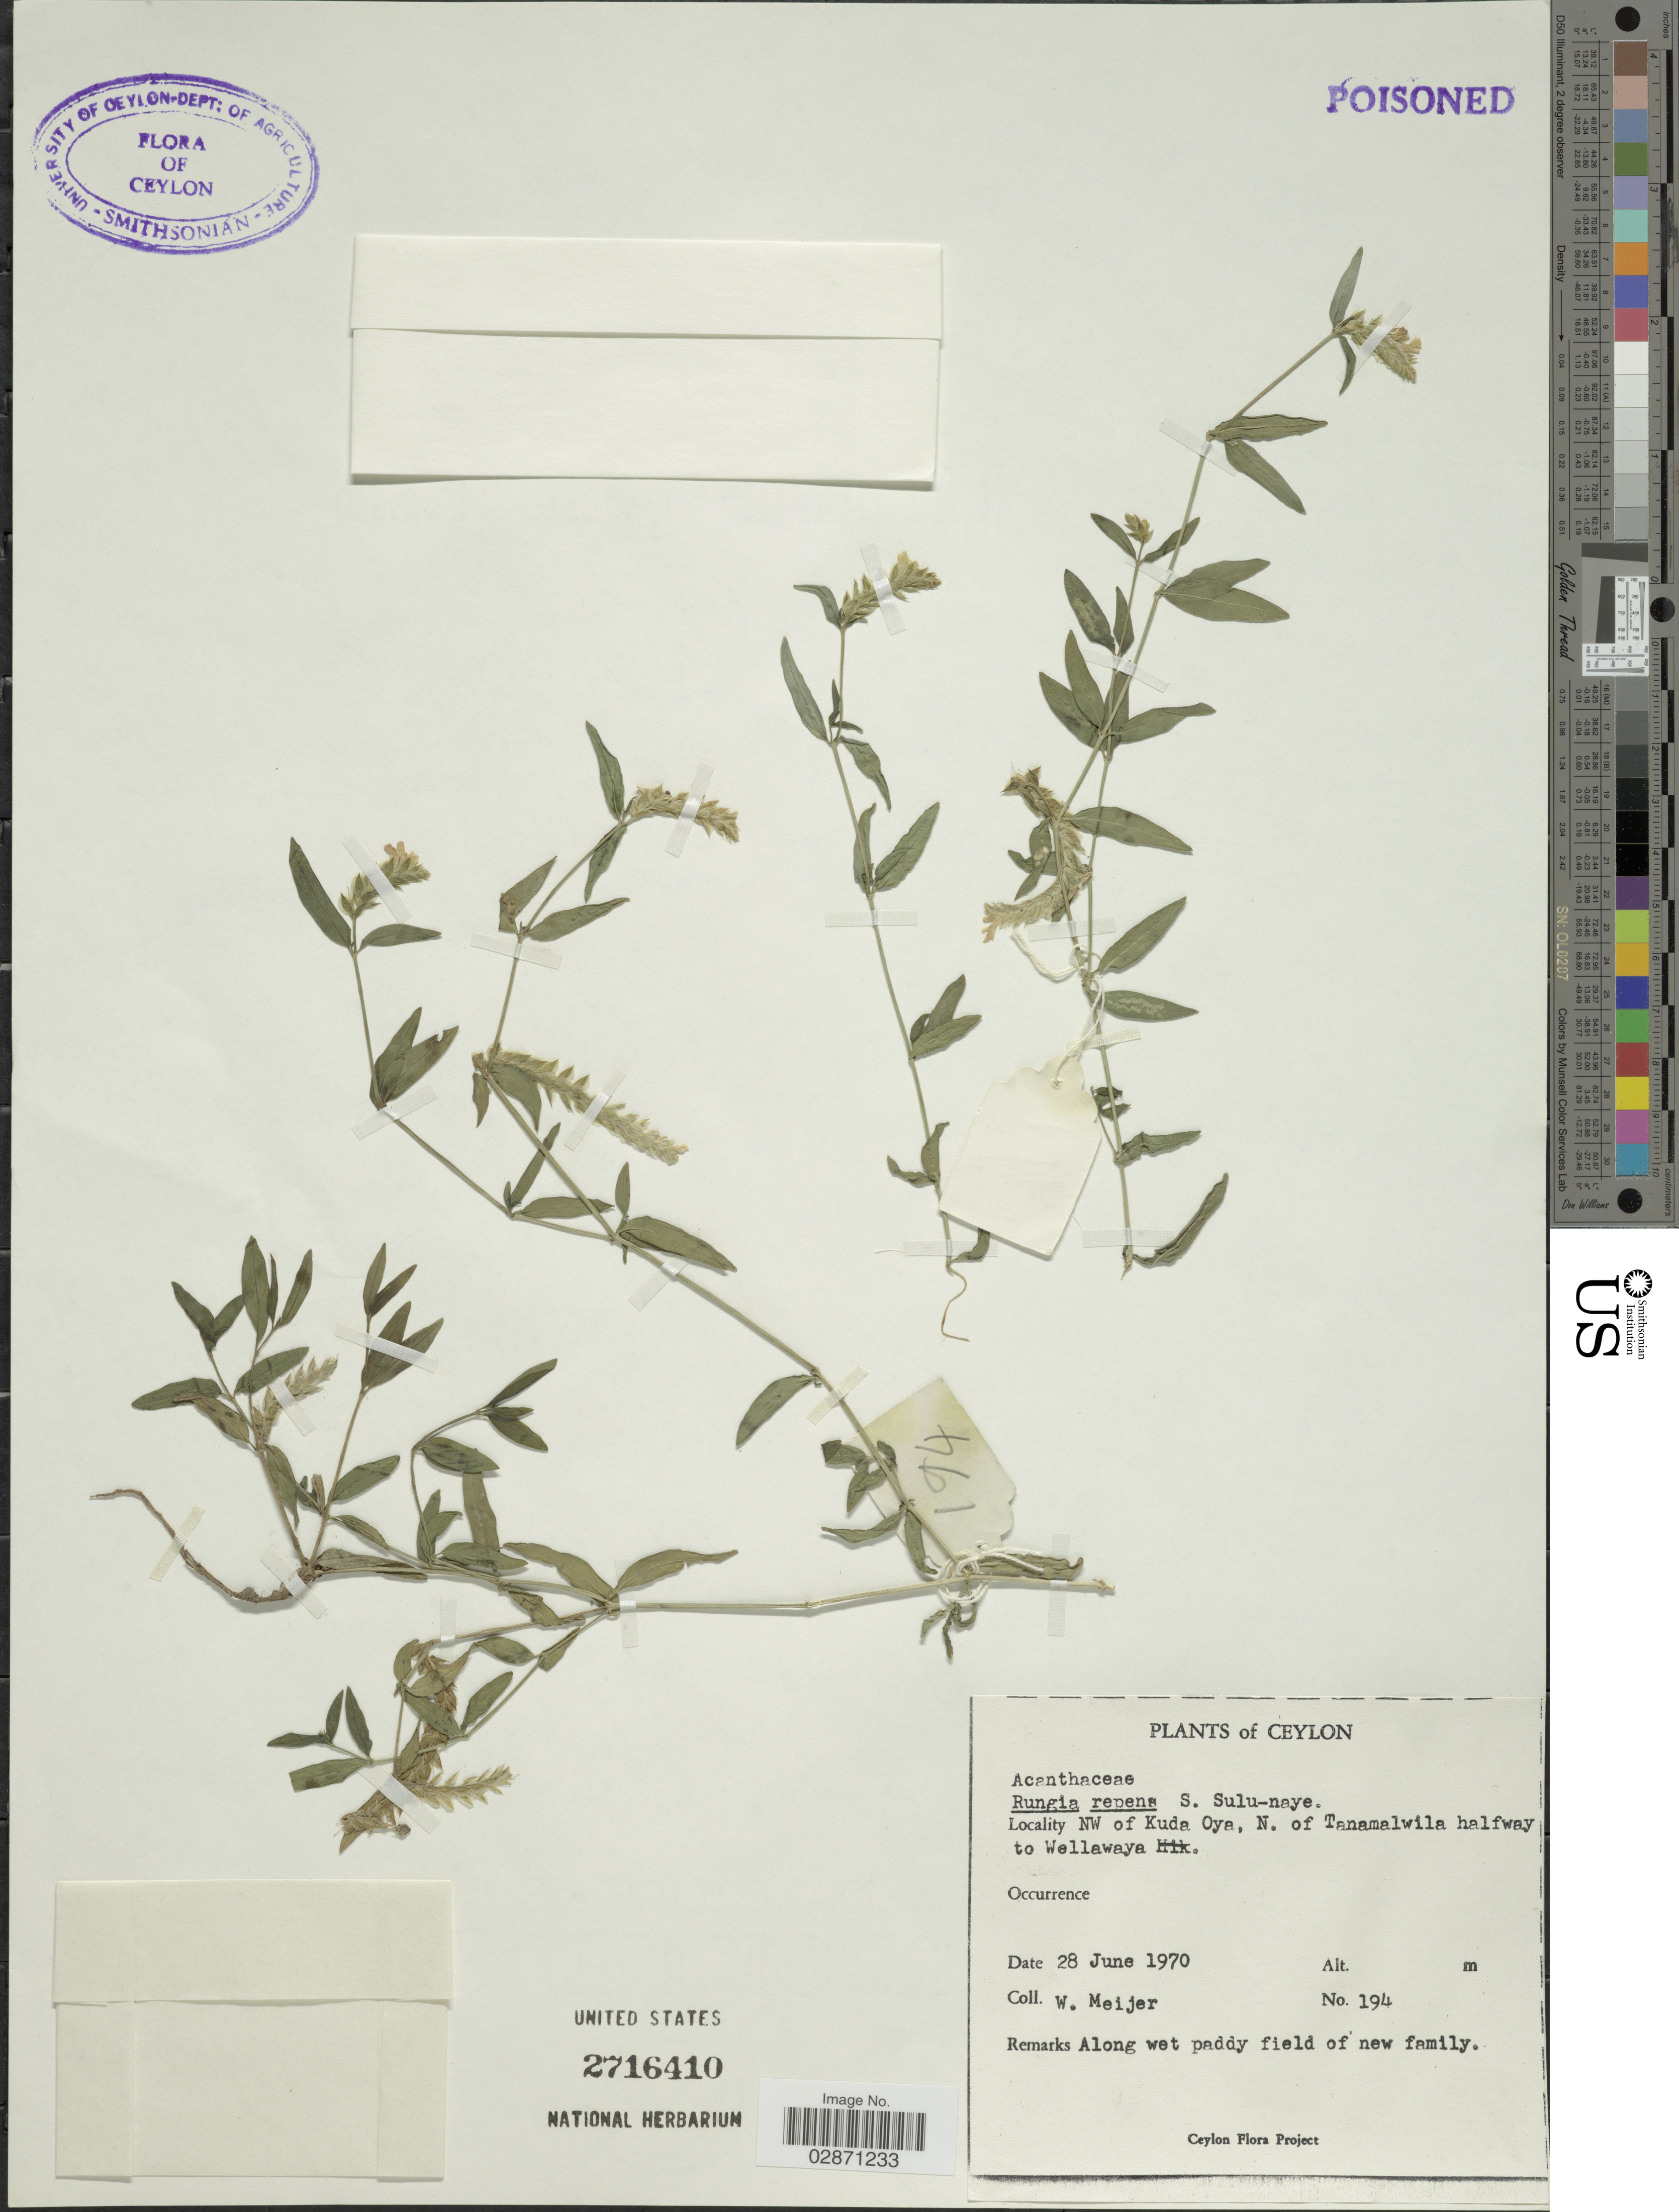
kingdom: Plantae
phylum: Tracheophyta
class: Magnoliopsida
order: Lamiales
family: Acanthaceae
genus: Rungia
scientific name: Rungia repens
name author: (L.) Nees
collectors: W. Meijer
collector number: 194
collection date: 1970-06-28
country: Sri Lanka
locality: Ceylon. NW of Kuda Oya, N. of Tanamalwila halfway to Wellawaya.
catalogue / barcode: US 2716410